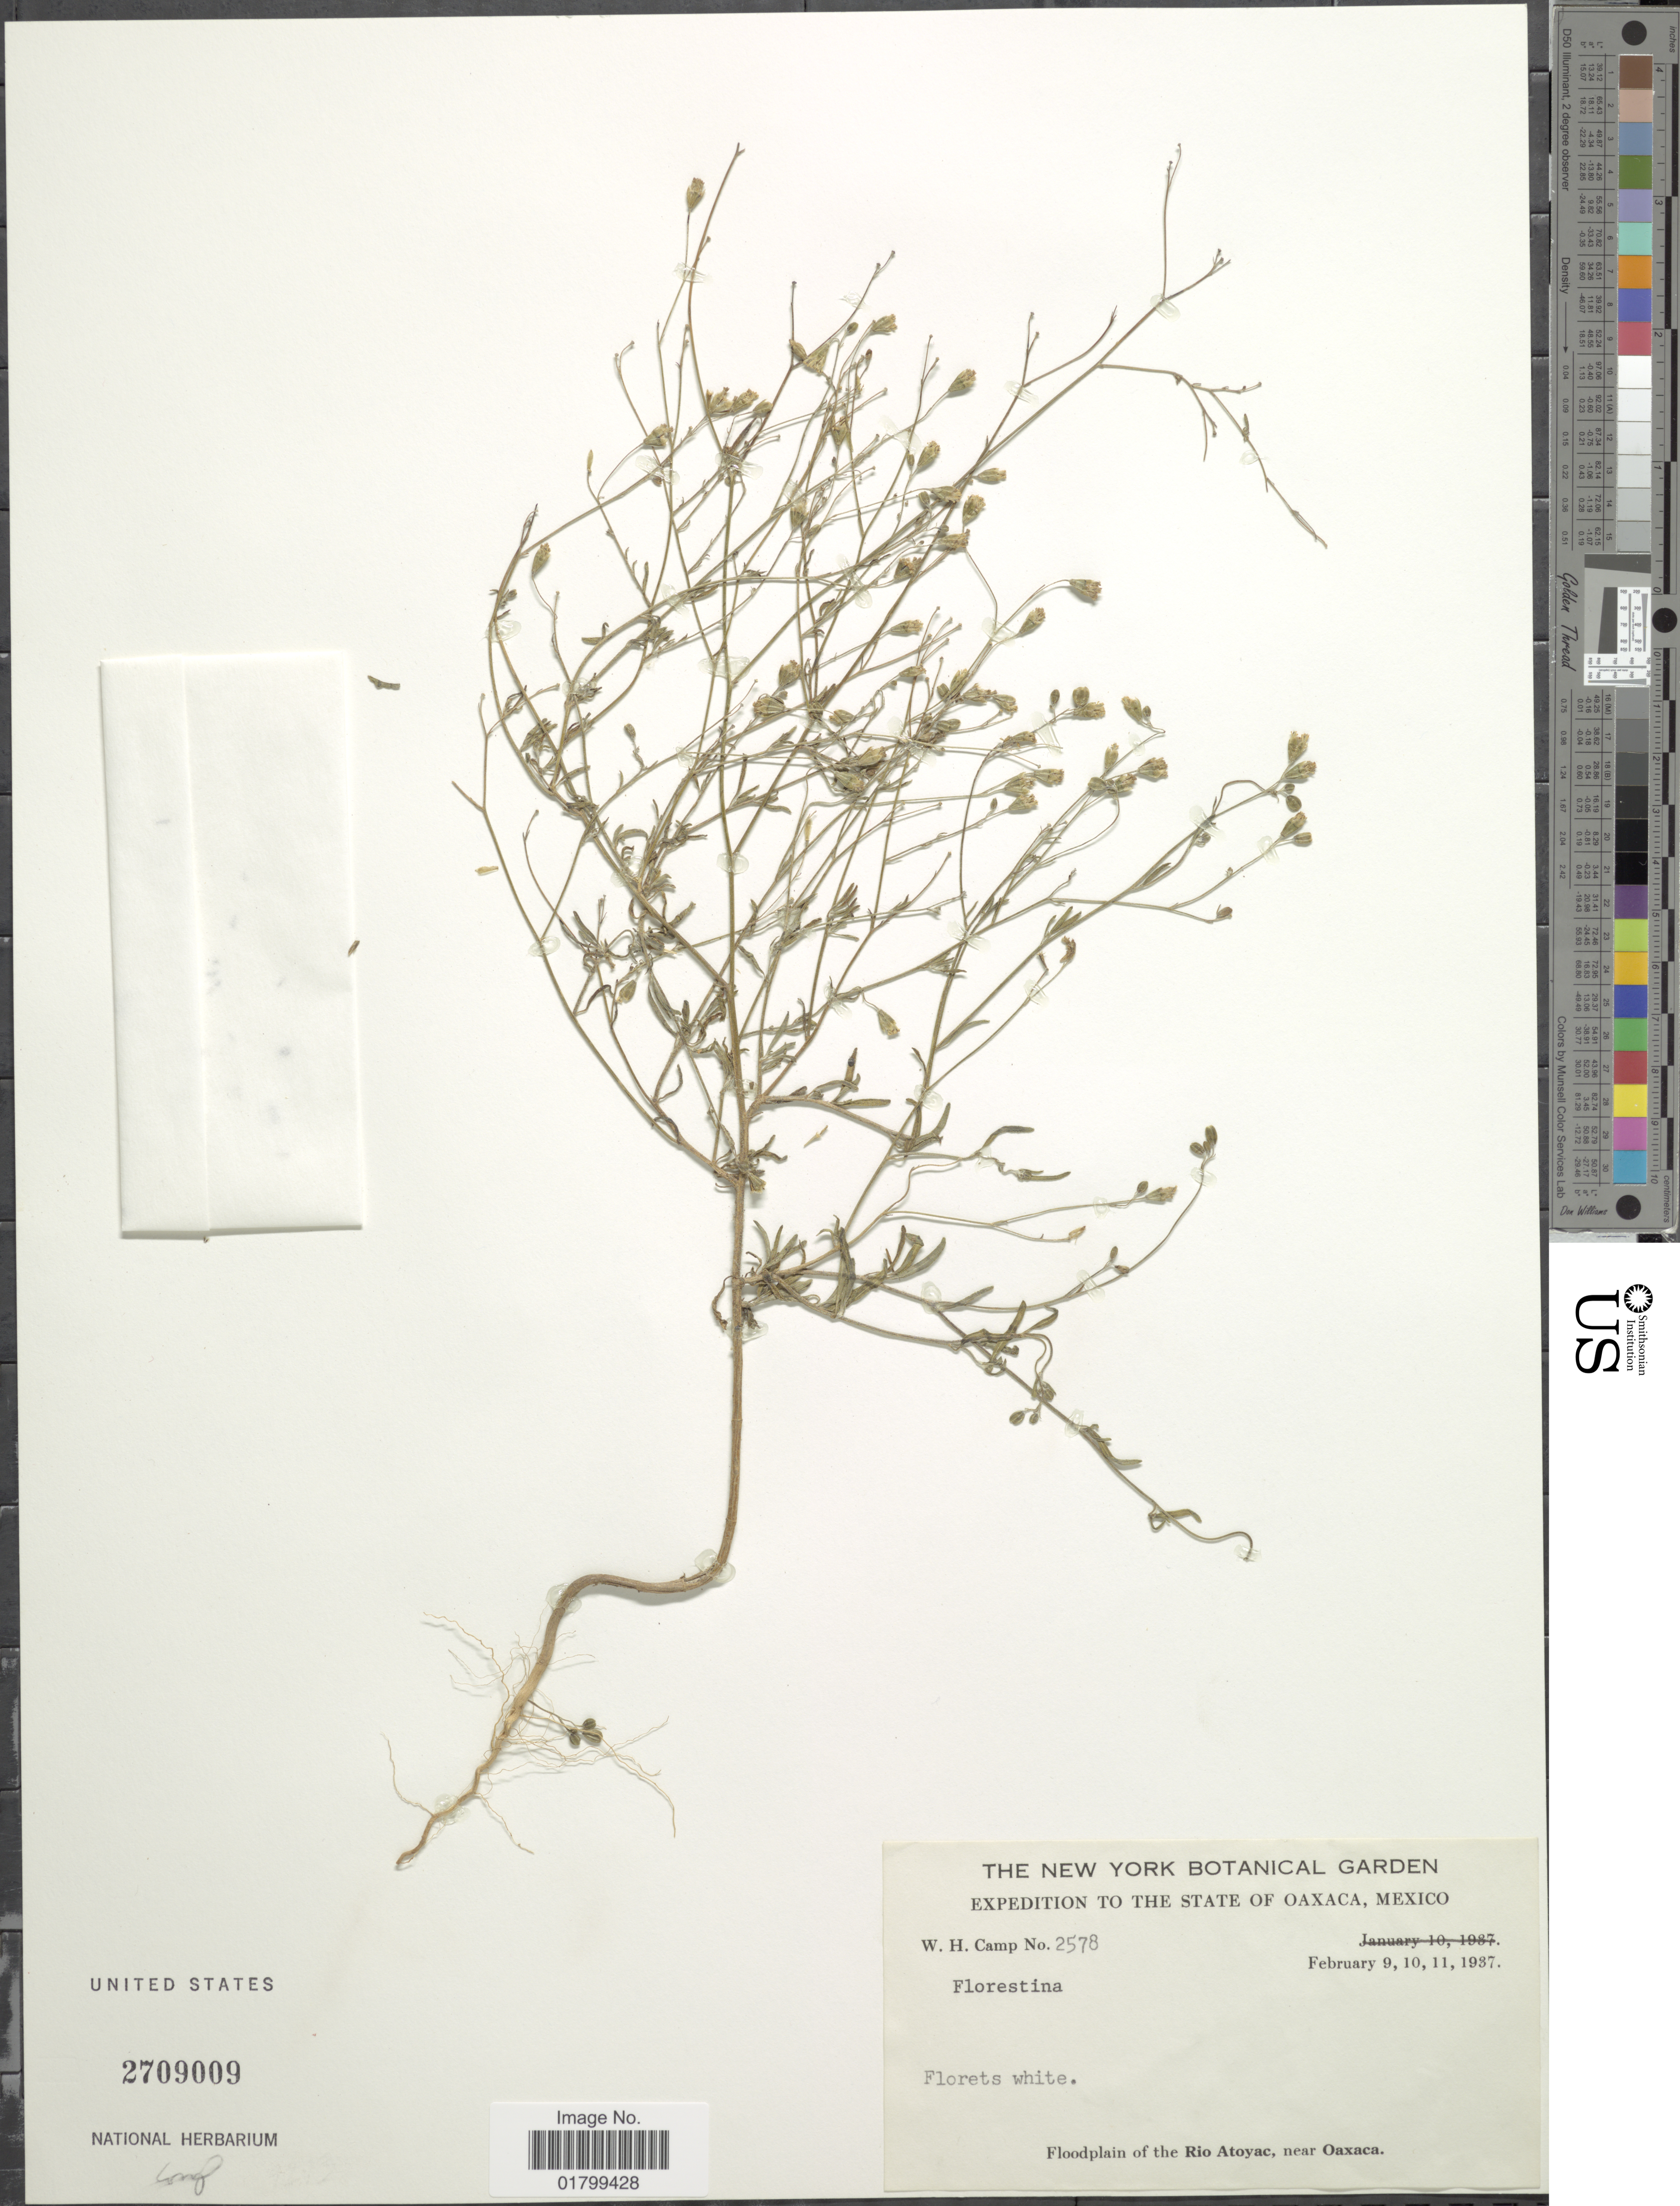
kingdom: Plantae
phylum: Tracheophyta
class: Magnoliopsida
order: Asterales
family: Asteraceae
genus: Florestina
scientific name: Florestina sp.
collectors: W. H. Camp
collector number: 2578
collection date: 1937-02-09/1937-02-11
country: Mexico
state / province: Oaxaca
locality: Floodplain of the Rio Atoyac, near Oaxaca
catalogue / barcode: US 2709009